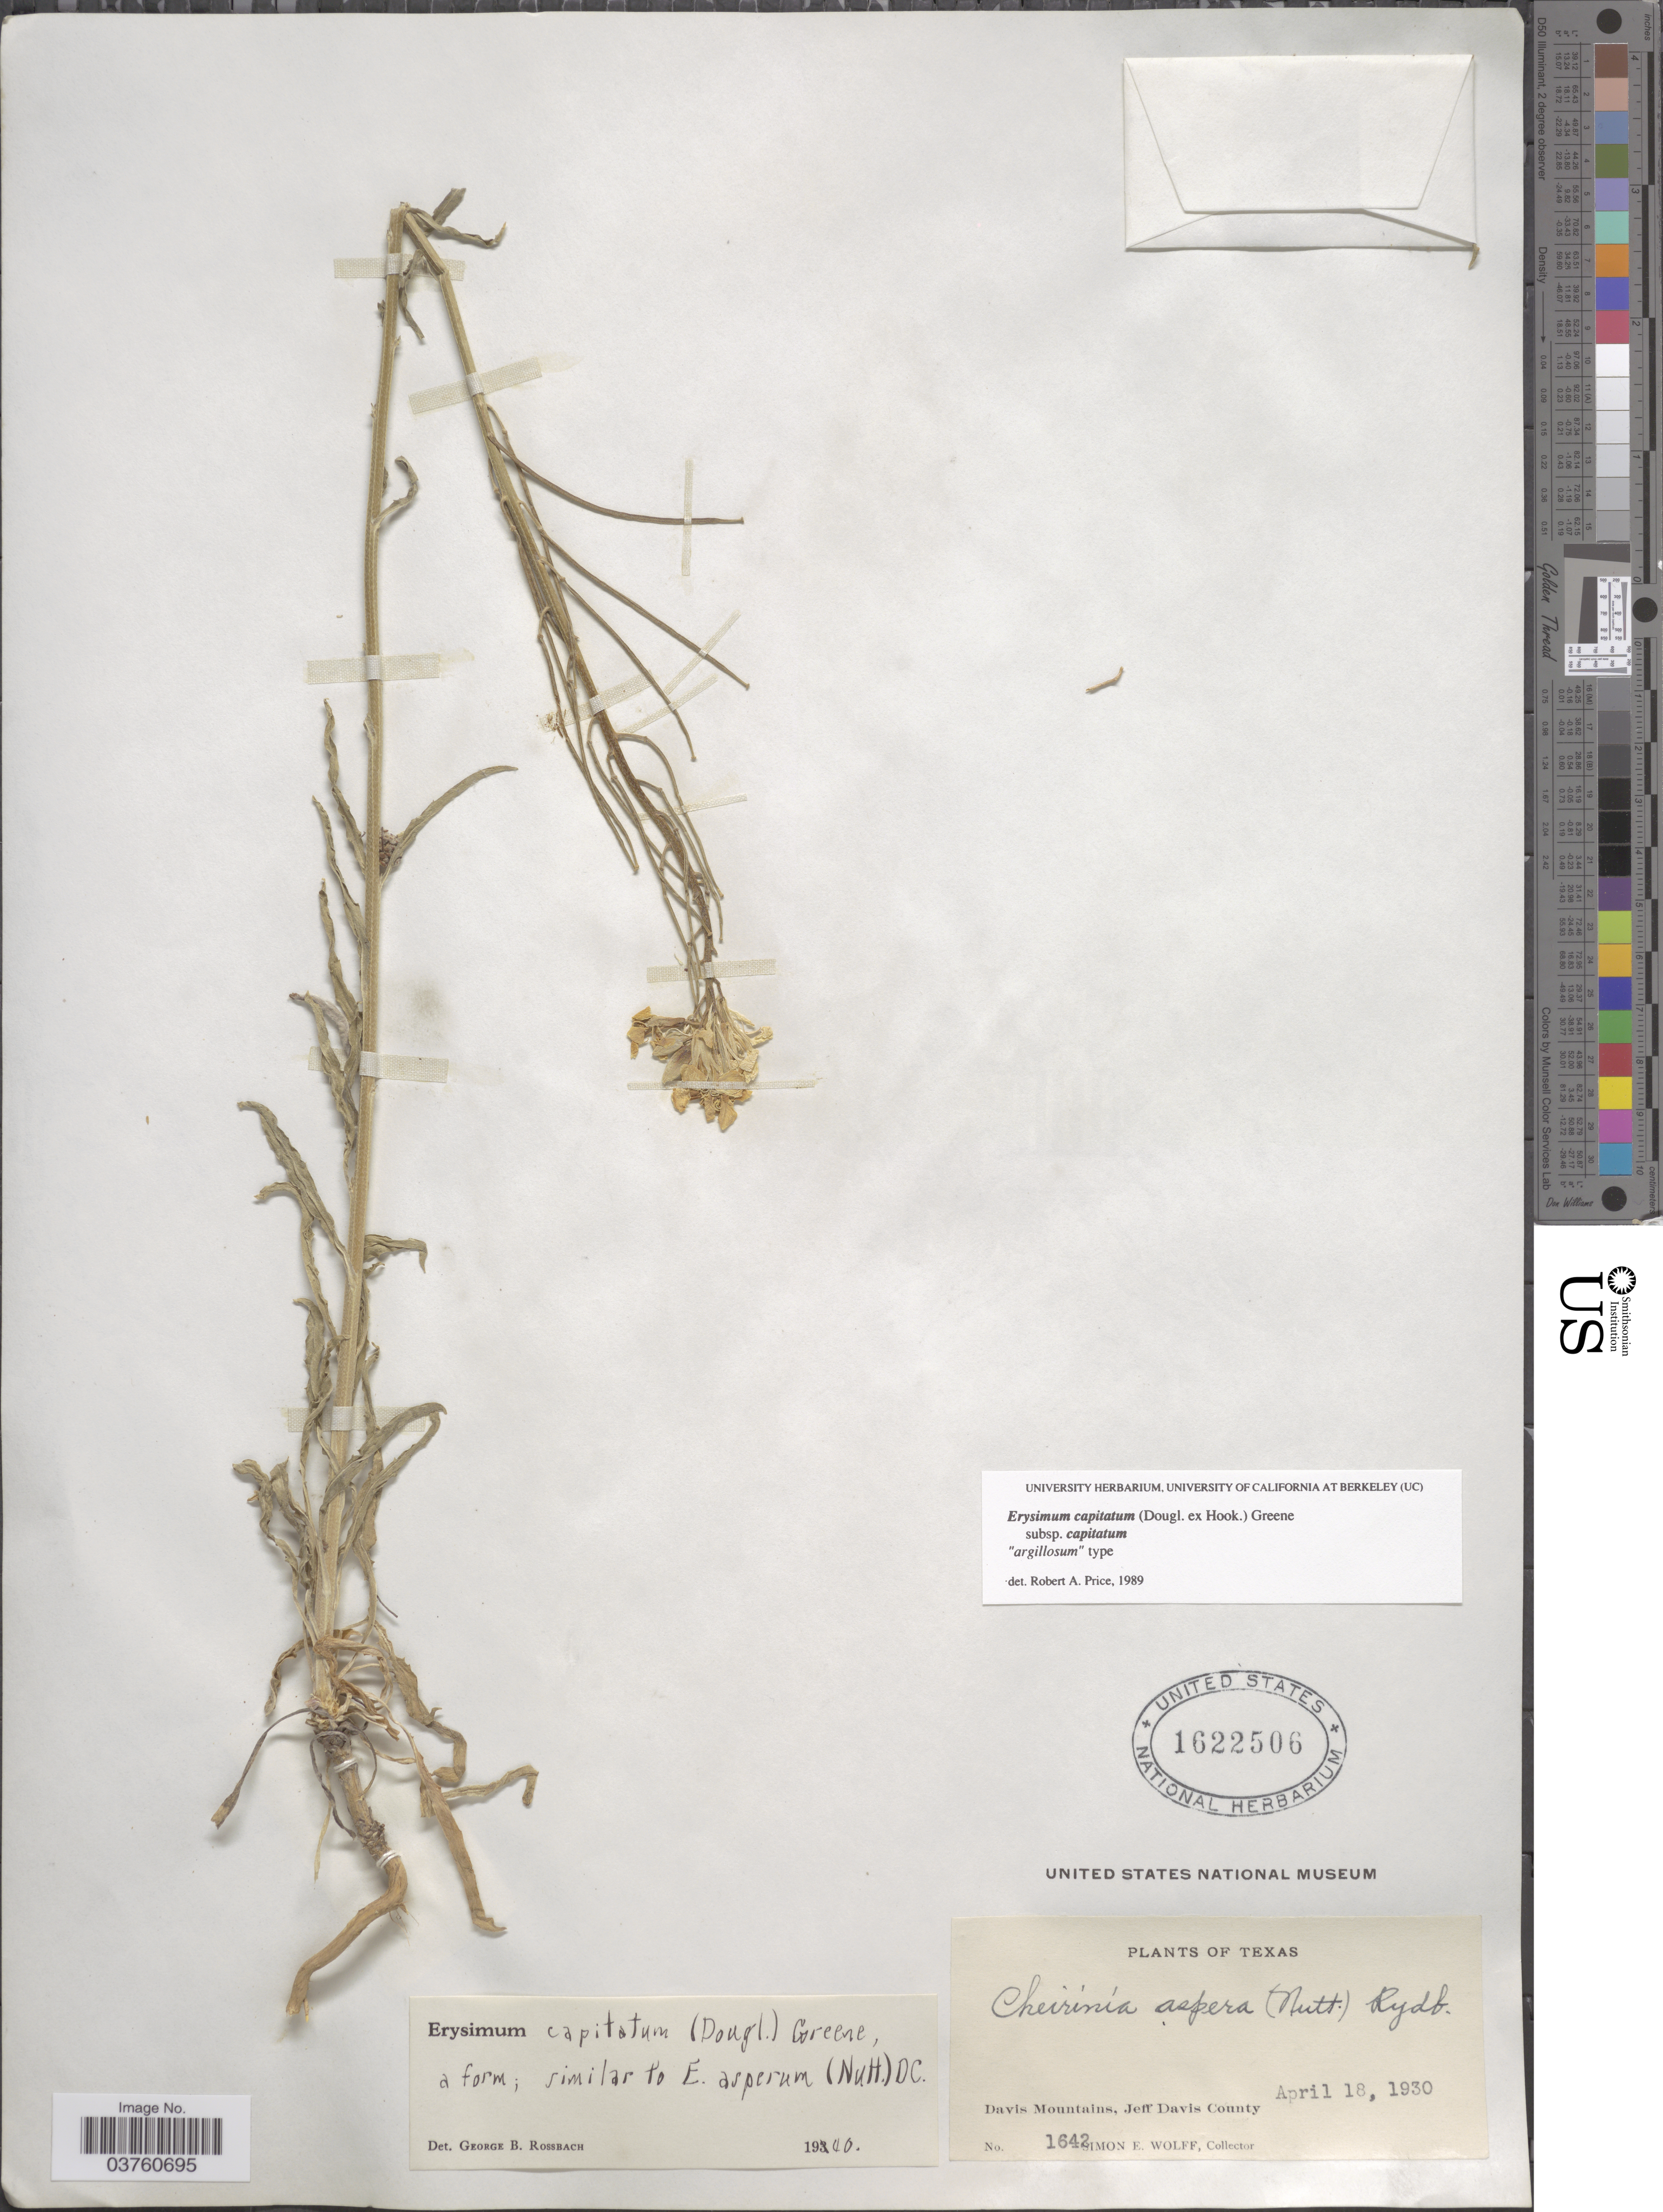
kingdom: Plantae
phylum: Tracheophyta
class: Magnoliopsida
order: Brassicales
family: Brassicaceae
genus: Erysimum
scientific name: Erysimum capitatum subsp. capitatum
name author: (Douglas ex Hook.) Greene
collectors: S. E. Wolff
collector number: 1642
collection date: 1930-04-18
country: United States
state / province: Texas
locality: Davis Mountains, Jeff Davis County.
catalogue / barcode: US 1622506